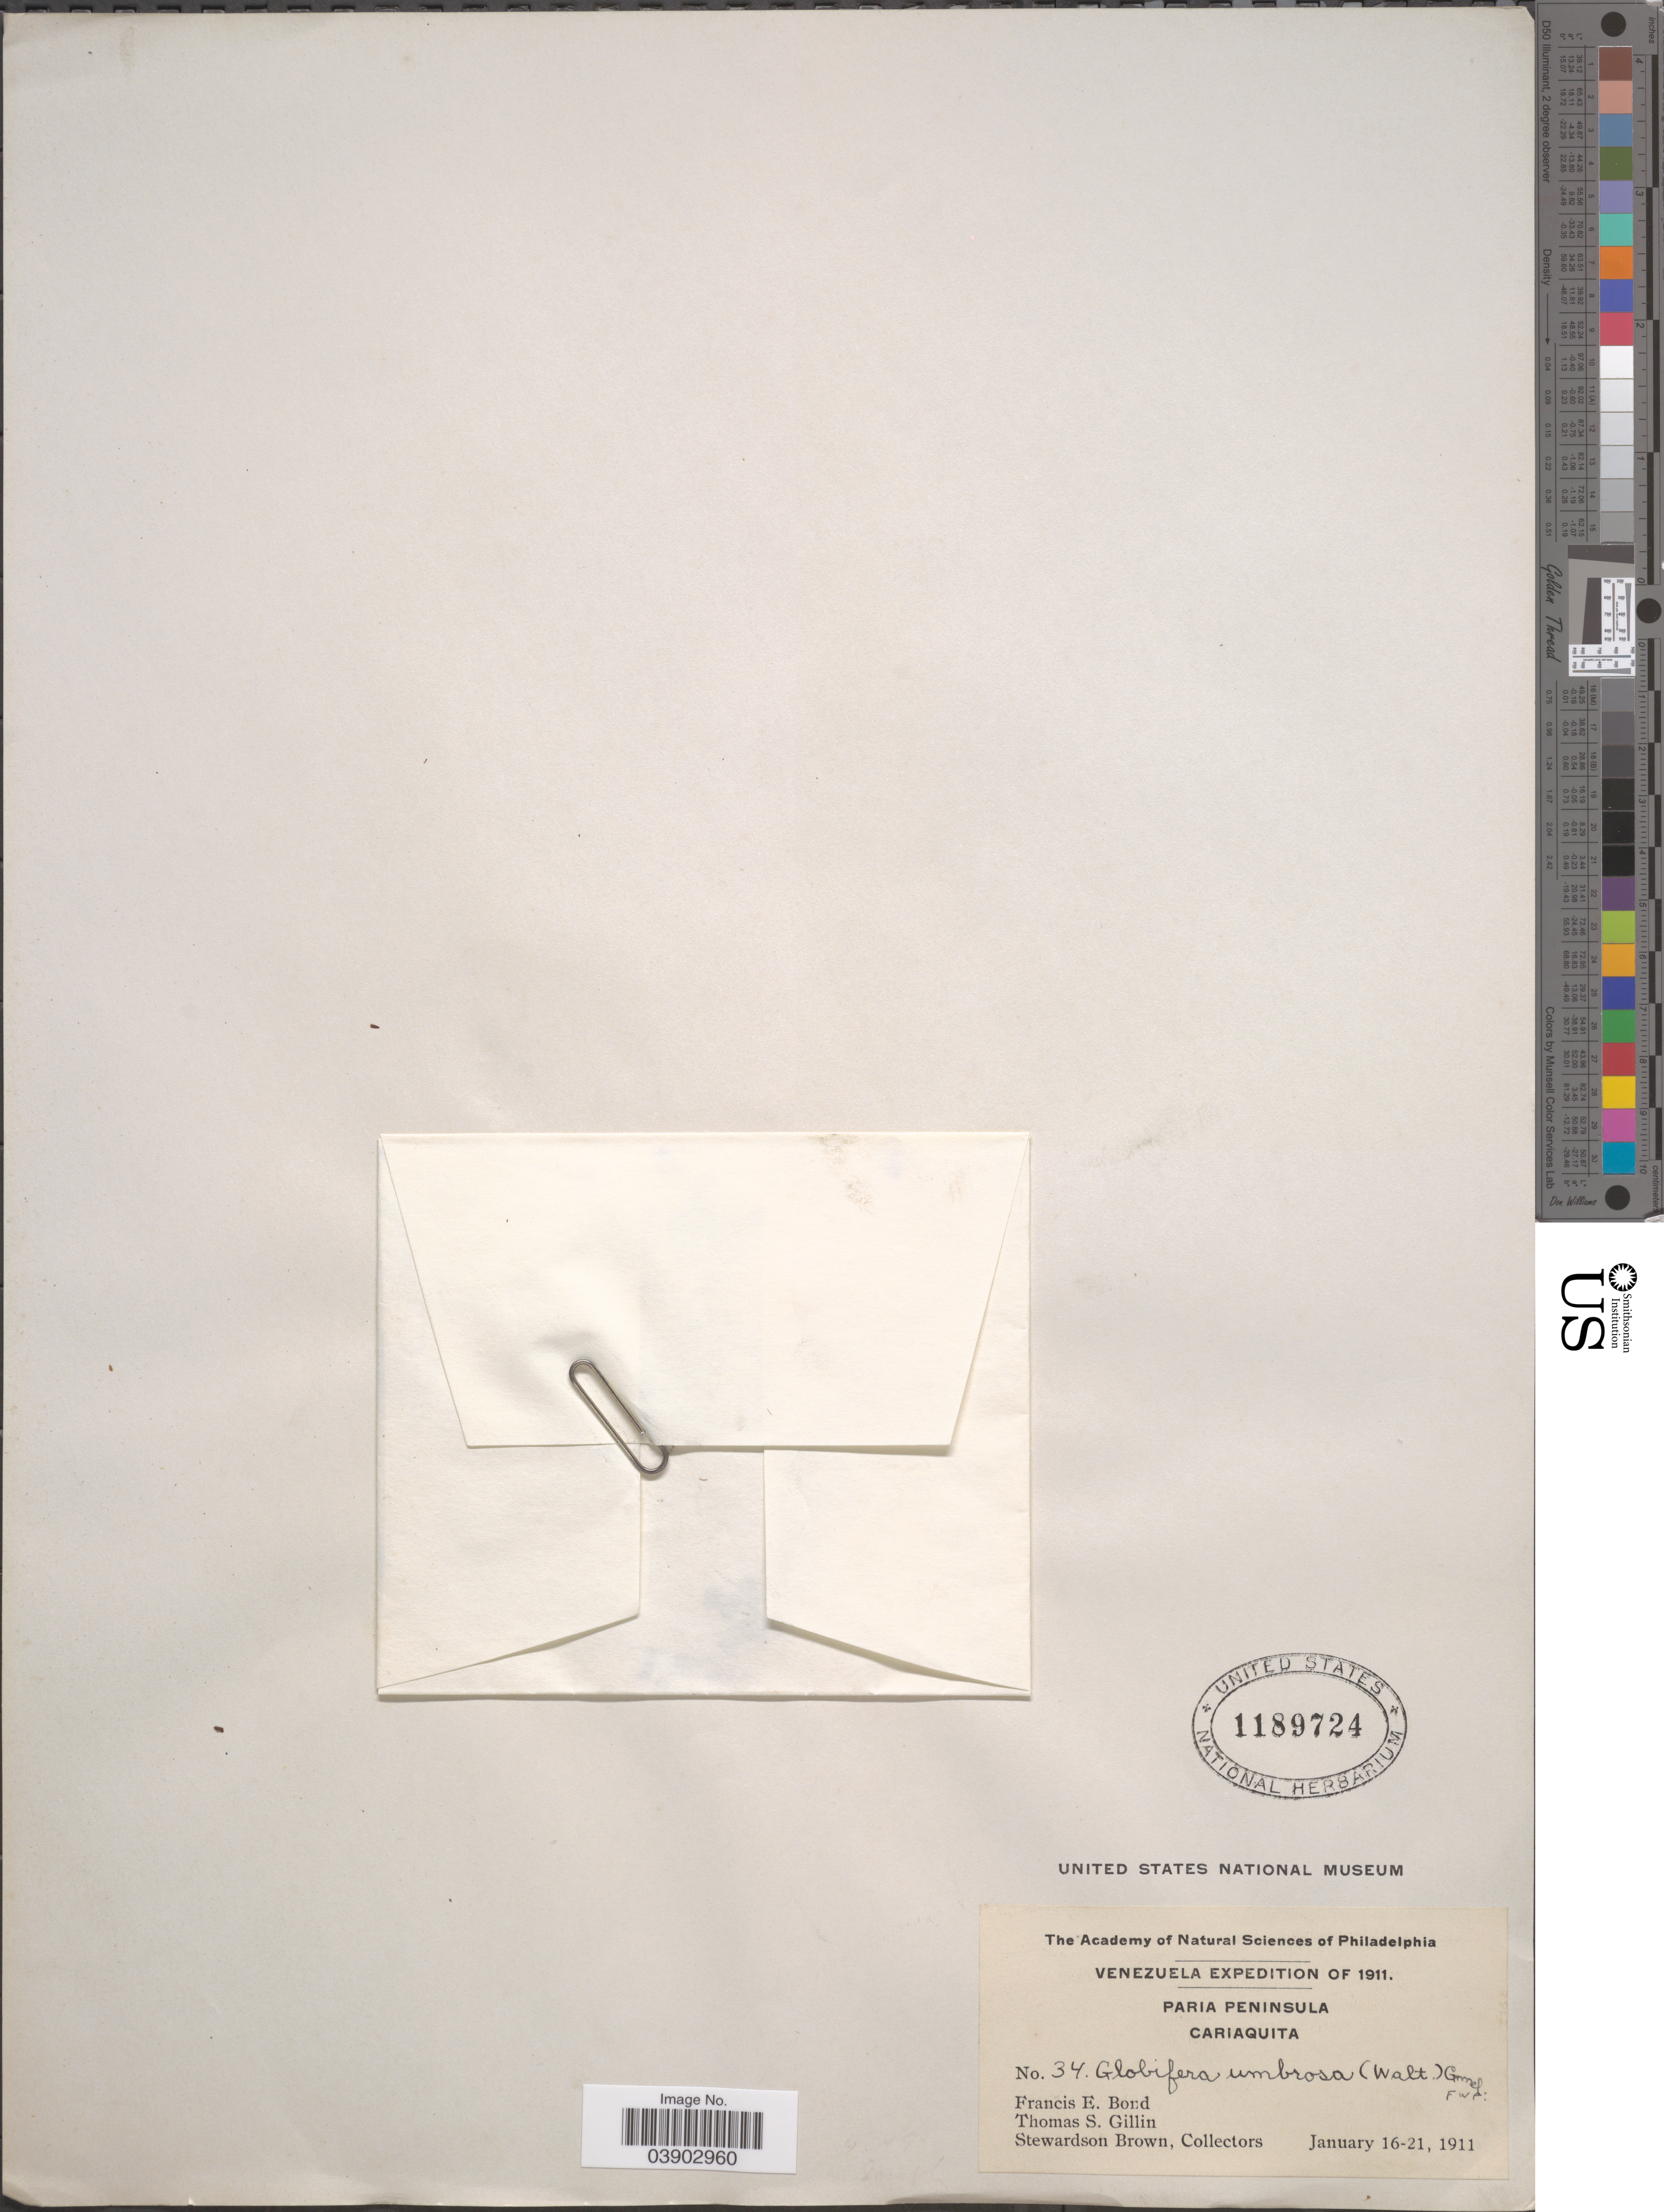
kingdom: Plantae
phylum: Tracheophyta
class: Magnoliopsida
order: Lamiales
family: Linderniaceae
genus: Micranthemum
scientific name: Micranthemum umbrosum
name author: (J.F. Gmel.) S.F. Blake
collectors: F. Bond, T. Gillin & S. Brown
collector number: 34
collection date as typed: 16-21 January 1911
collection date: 1911-01-16/1911-01-21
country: Venezuela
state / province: Sucre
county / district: Valdez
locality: Paria Peninsula, Cariaquito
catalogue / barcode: US 1189724